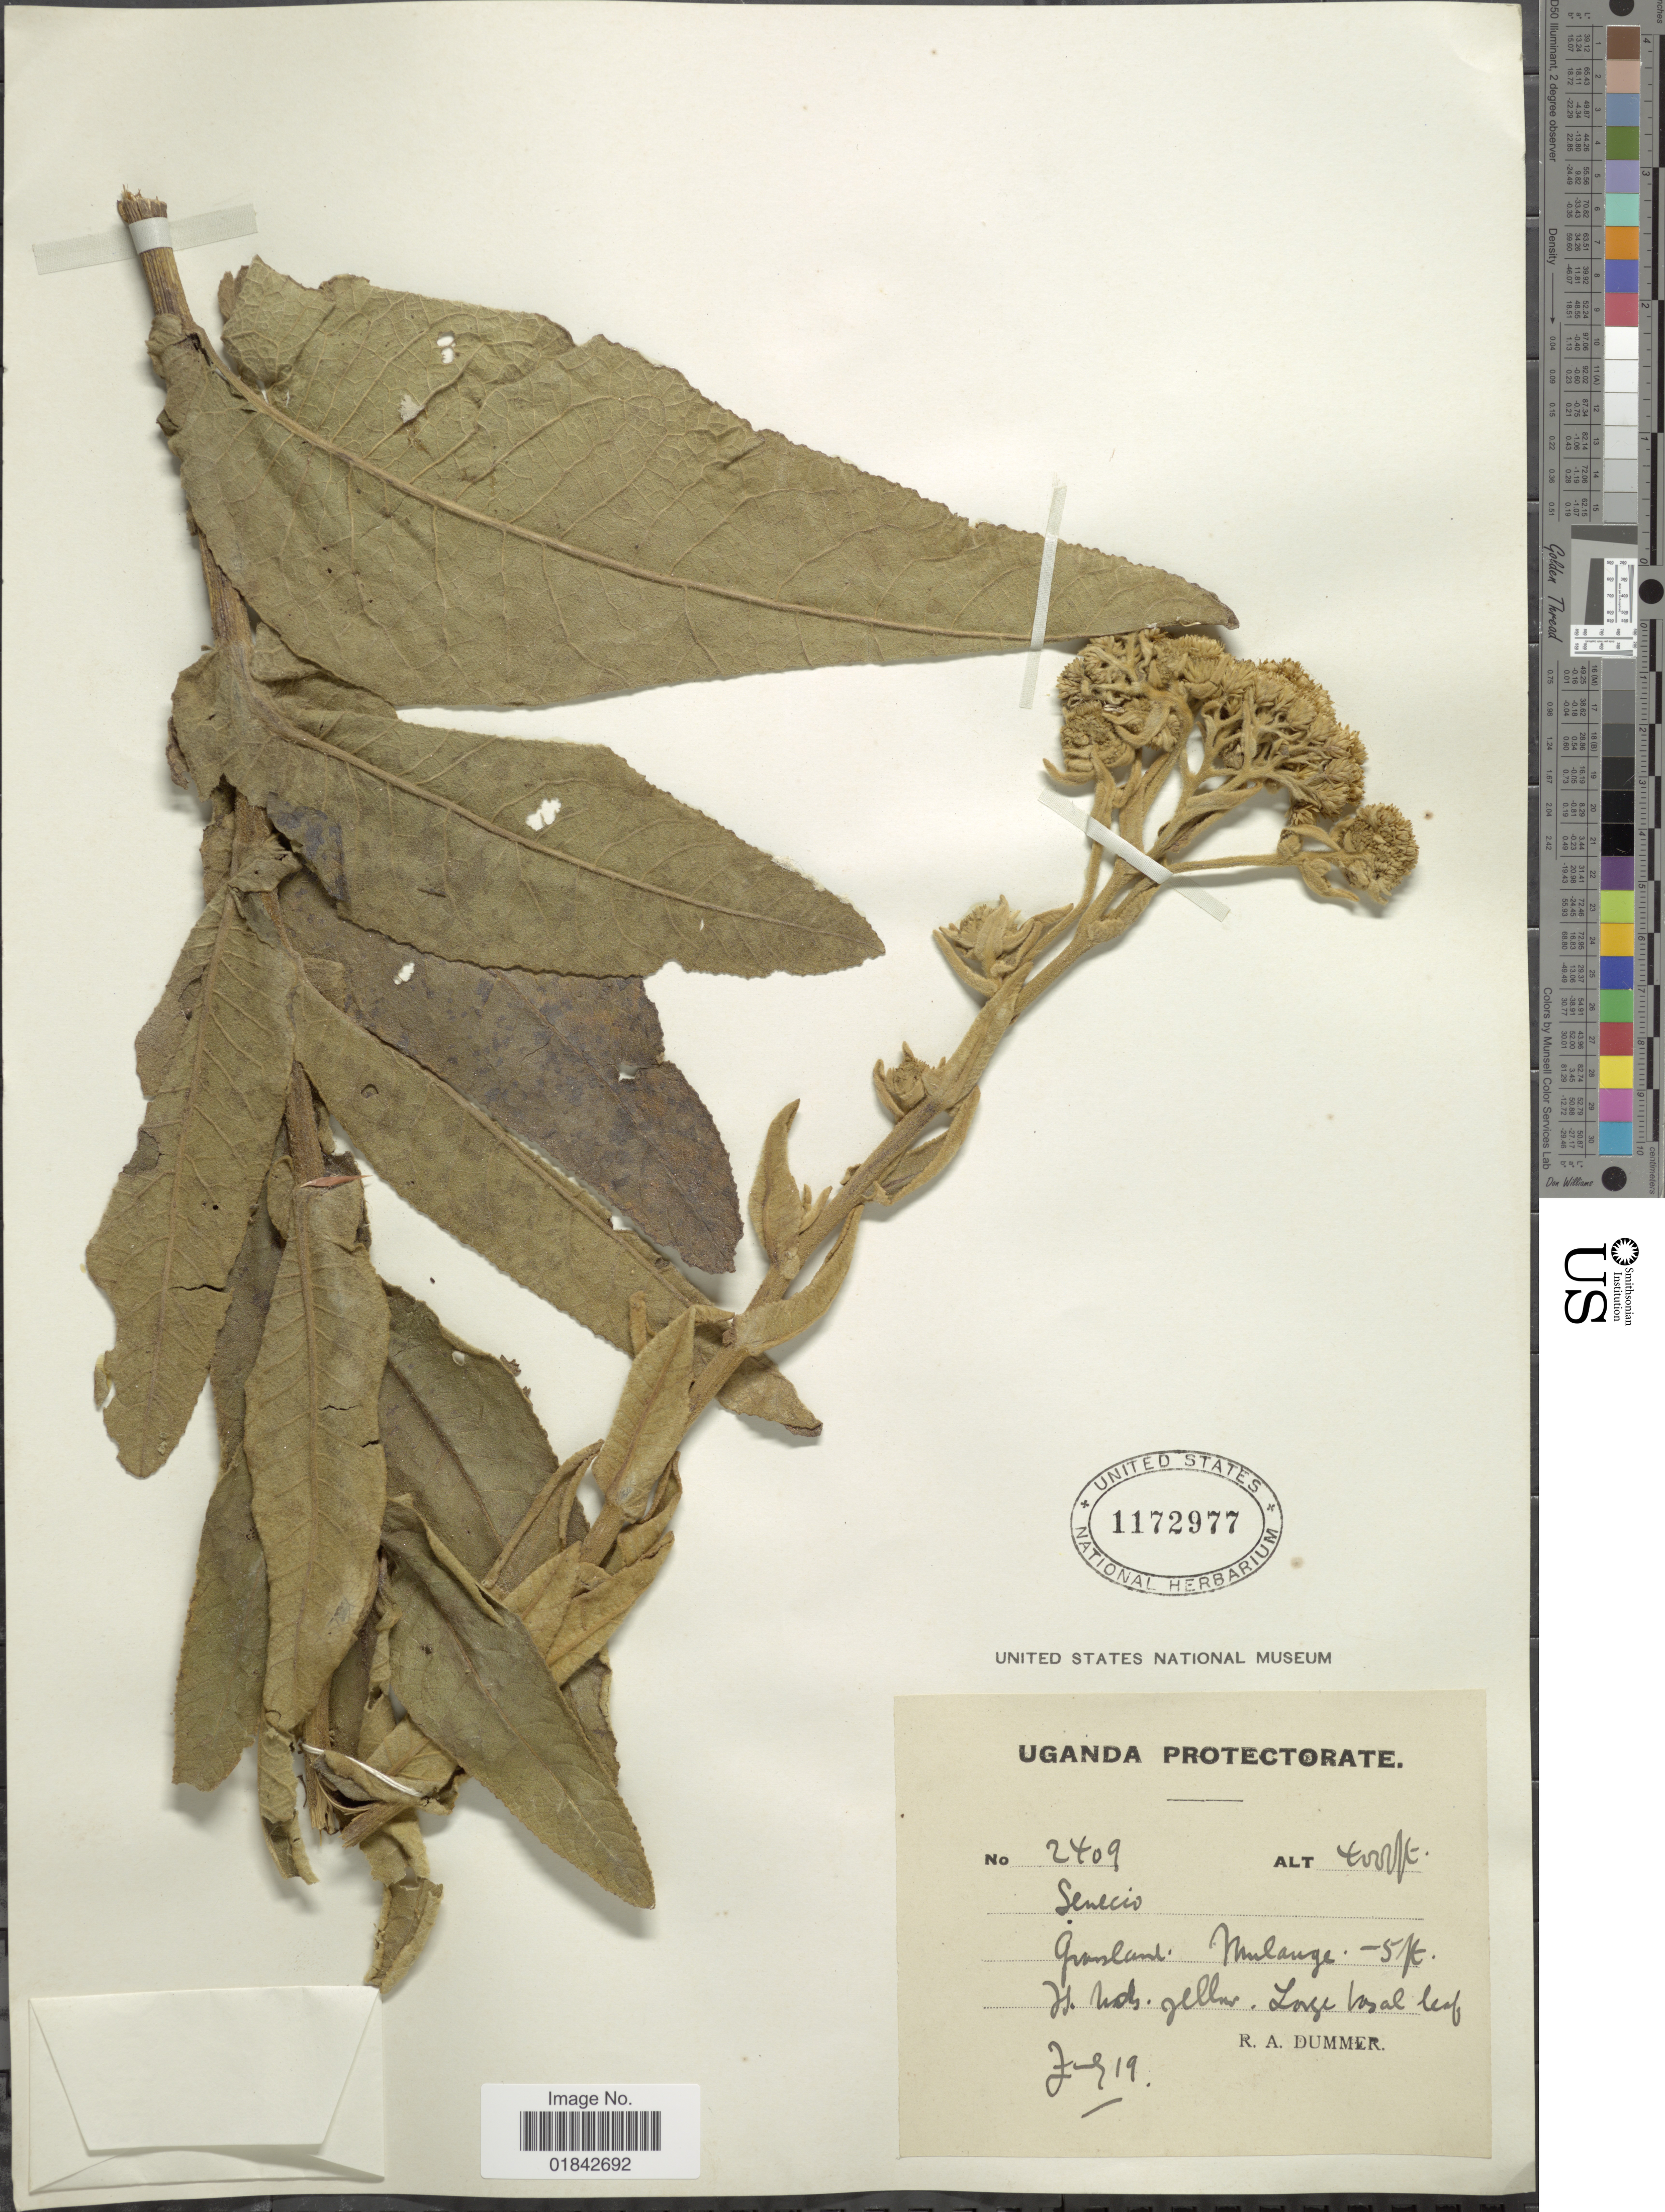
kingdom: Plantae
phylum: Tracheophyta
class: Magnoliopsida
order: Asterales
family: Asteraceae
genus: Senecio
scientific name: Senecio sp.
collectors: R. A. Dümmer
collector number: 2409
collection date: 1919-02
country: Uganda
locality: Uganda Protectorate, Mulange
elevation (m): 1219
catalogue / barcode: US 1172977